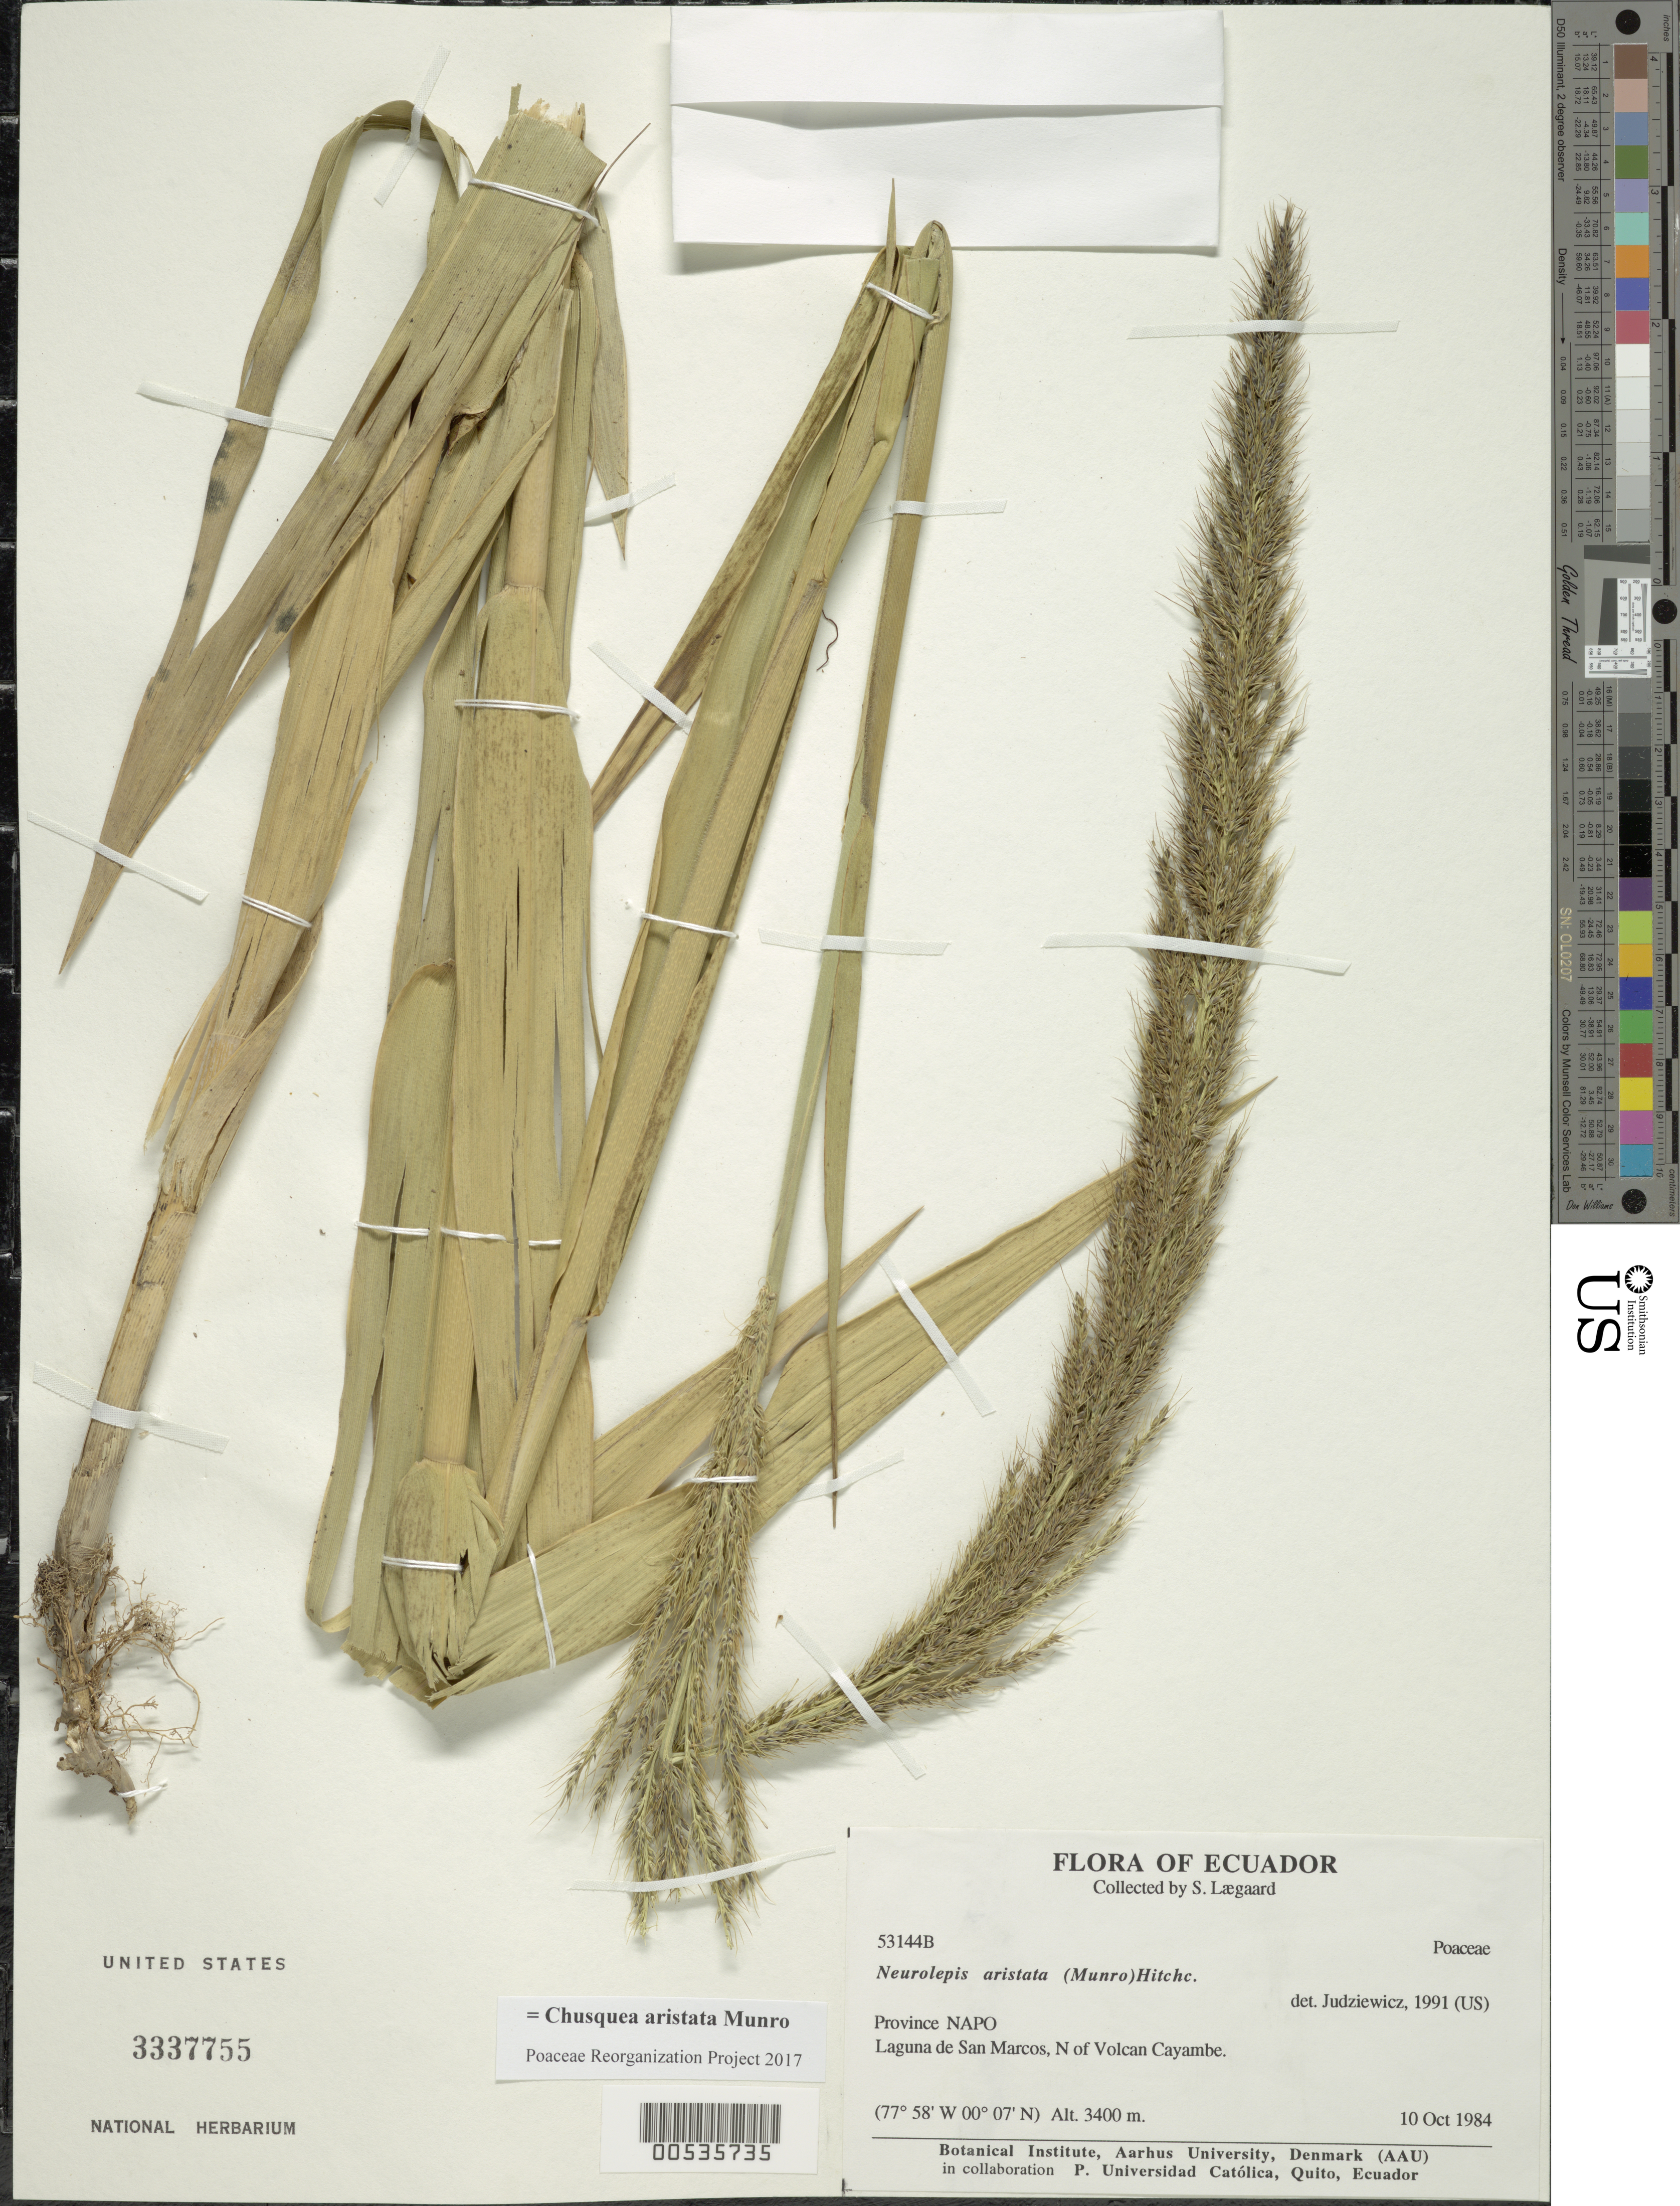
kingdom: Plantae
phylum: Tracheophyta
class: Liliopsida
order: Poales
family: Poaceae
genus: Chusquea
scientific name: Chusquea aristata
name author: Munro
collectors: S. Lægaard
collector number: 53144b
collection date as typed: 10 Oct 1984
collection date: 1984-10-10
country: Ecuador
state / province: Napo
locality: Laguna de San Marcos, N of Volcan Cayambe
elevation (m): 3400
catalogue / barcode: US 3337755